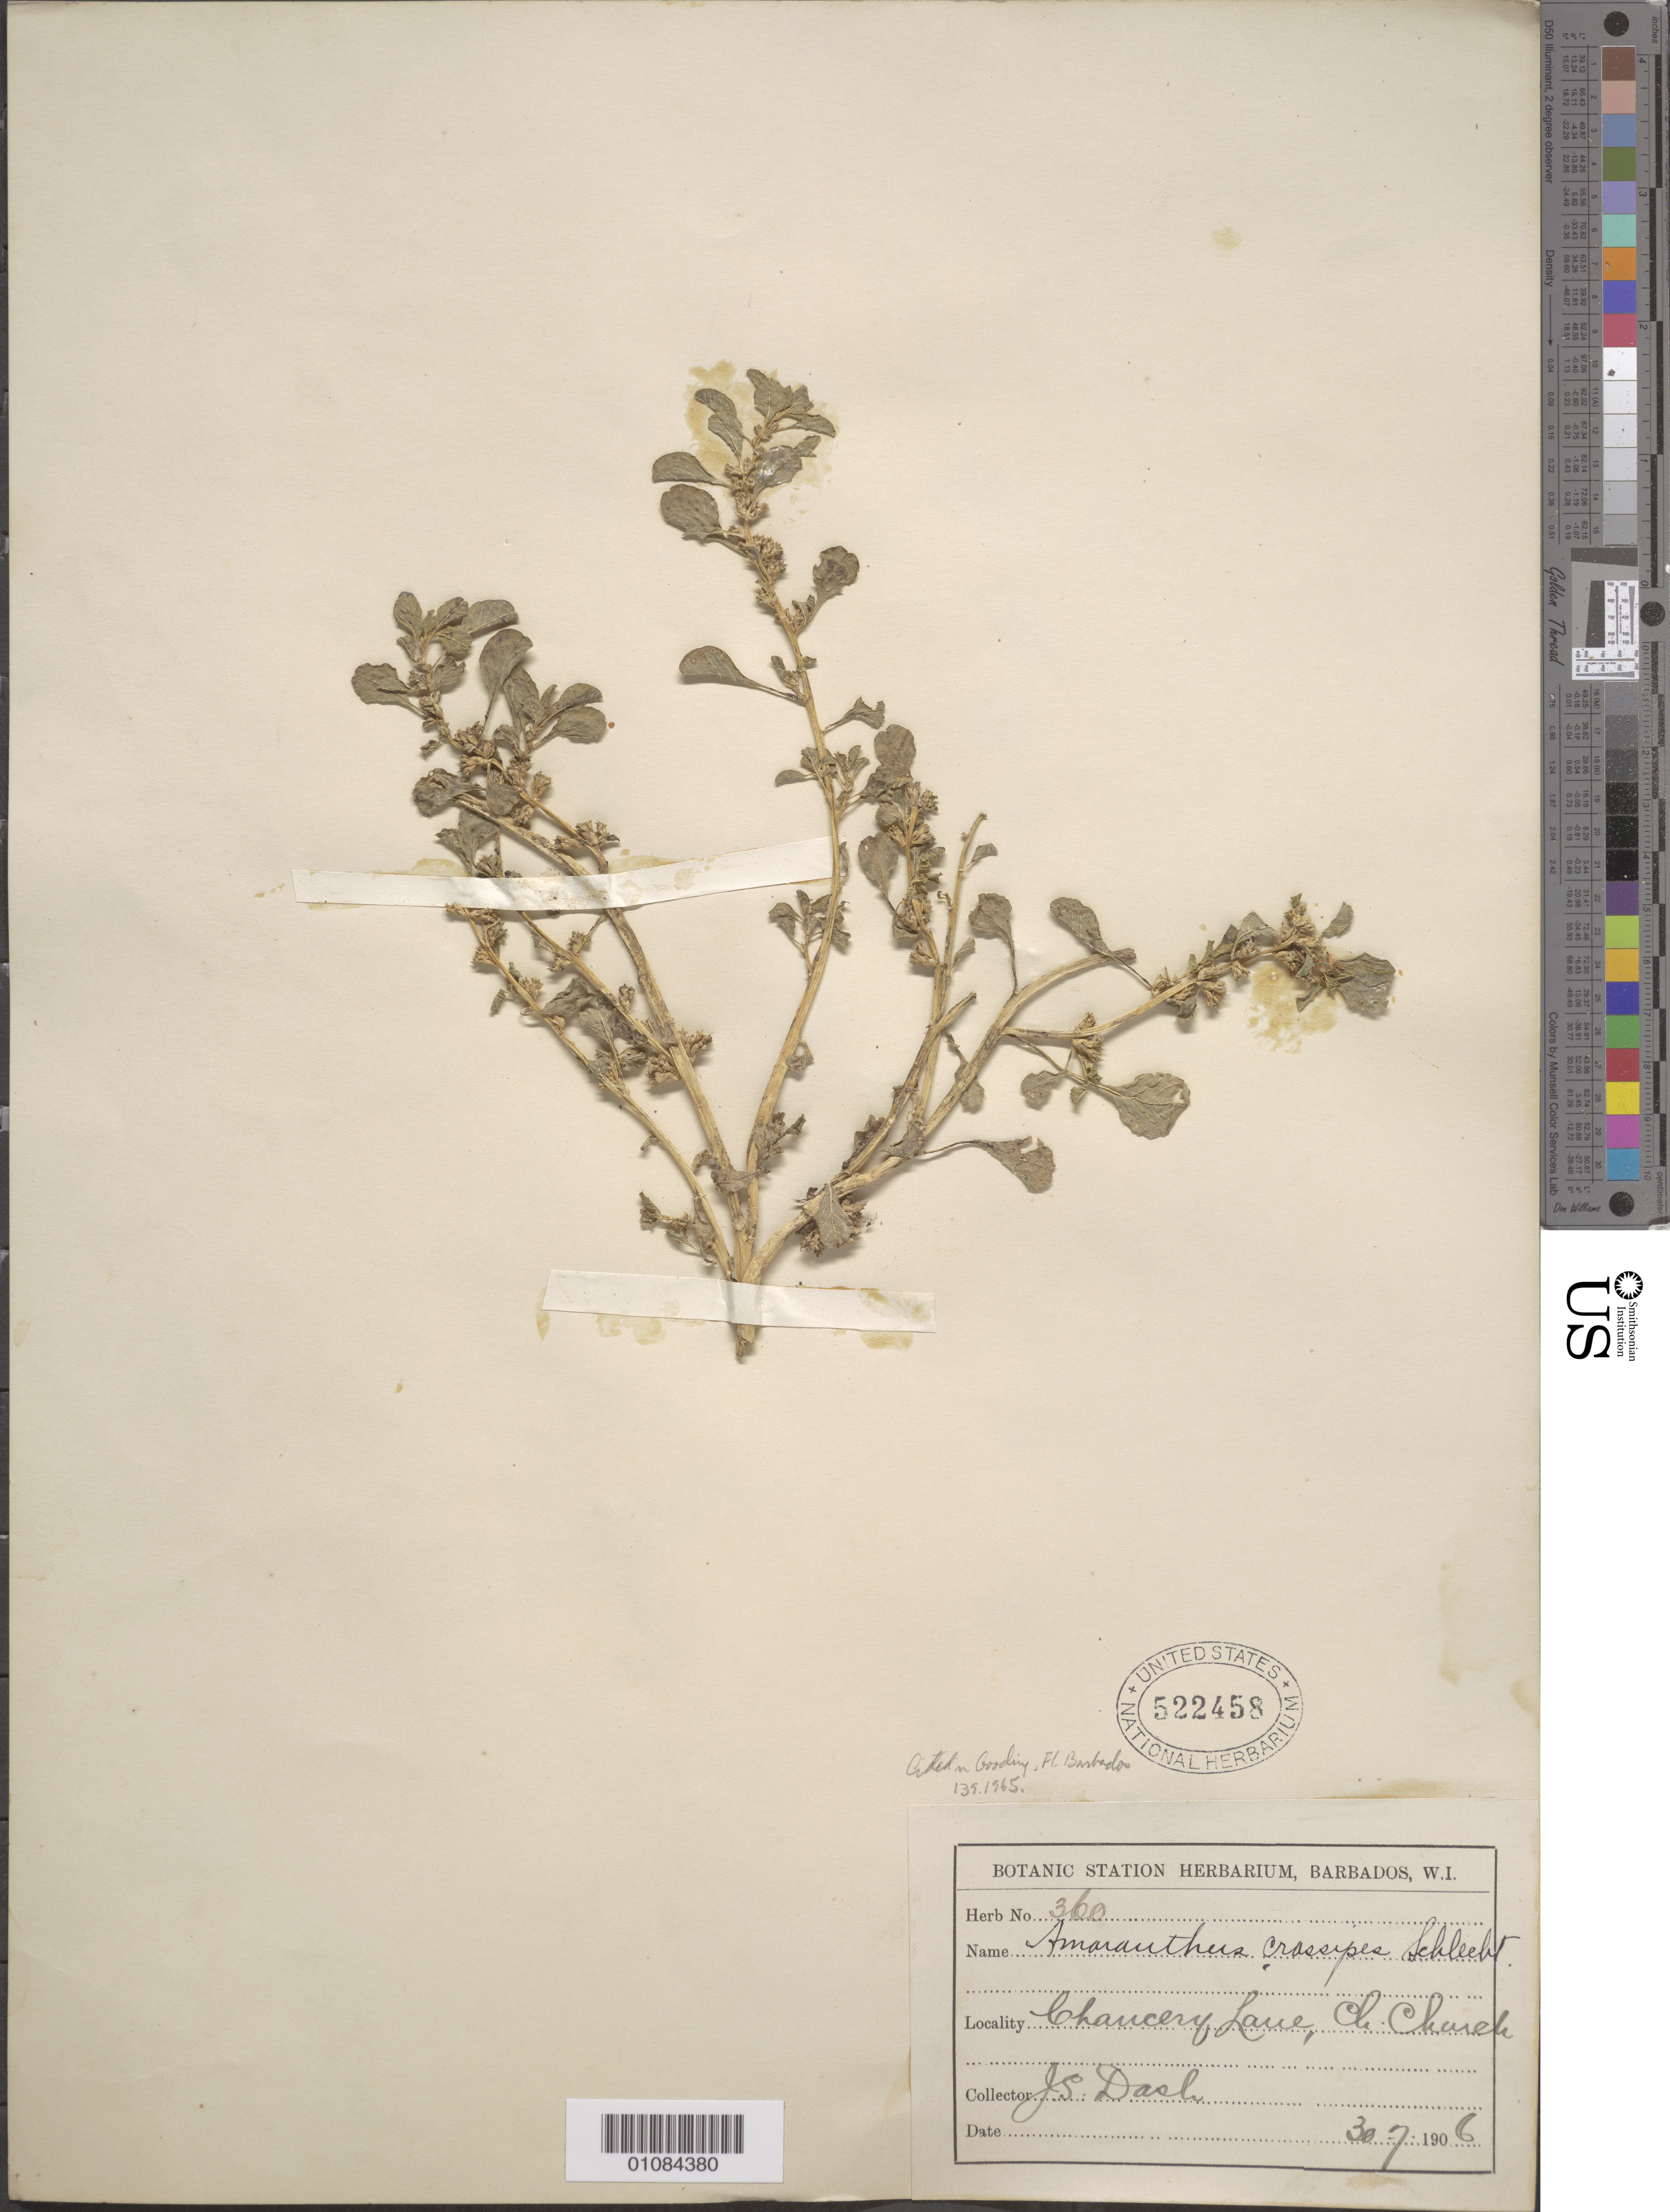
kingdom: Plantae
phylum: Tracheophyta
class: Magnoliopsida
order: Caryophyllales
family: Amaranthaceae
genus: Amaranthus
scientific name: Amaranthus crassipes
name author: Schltdl.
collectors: J. Dash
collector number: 360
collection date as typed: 30 Jul 1906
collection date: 1906-07-30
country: Barbados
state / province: Christ Church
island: Barbados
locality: Ch. Church, Chaucery Lane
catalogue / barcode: US 522458